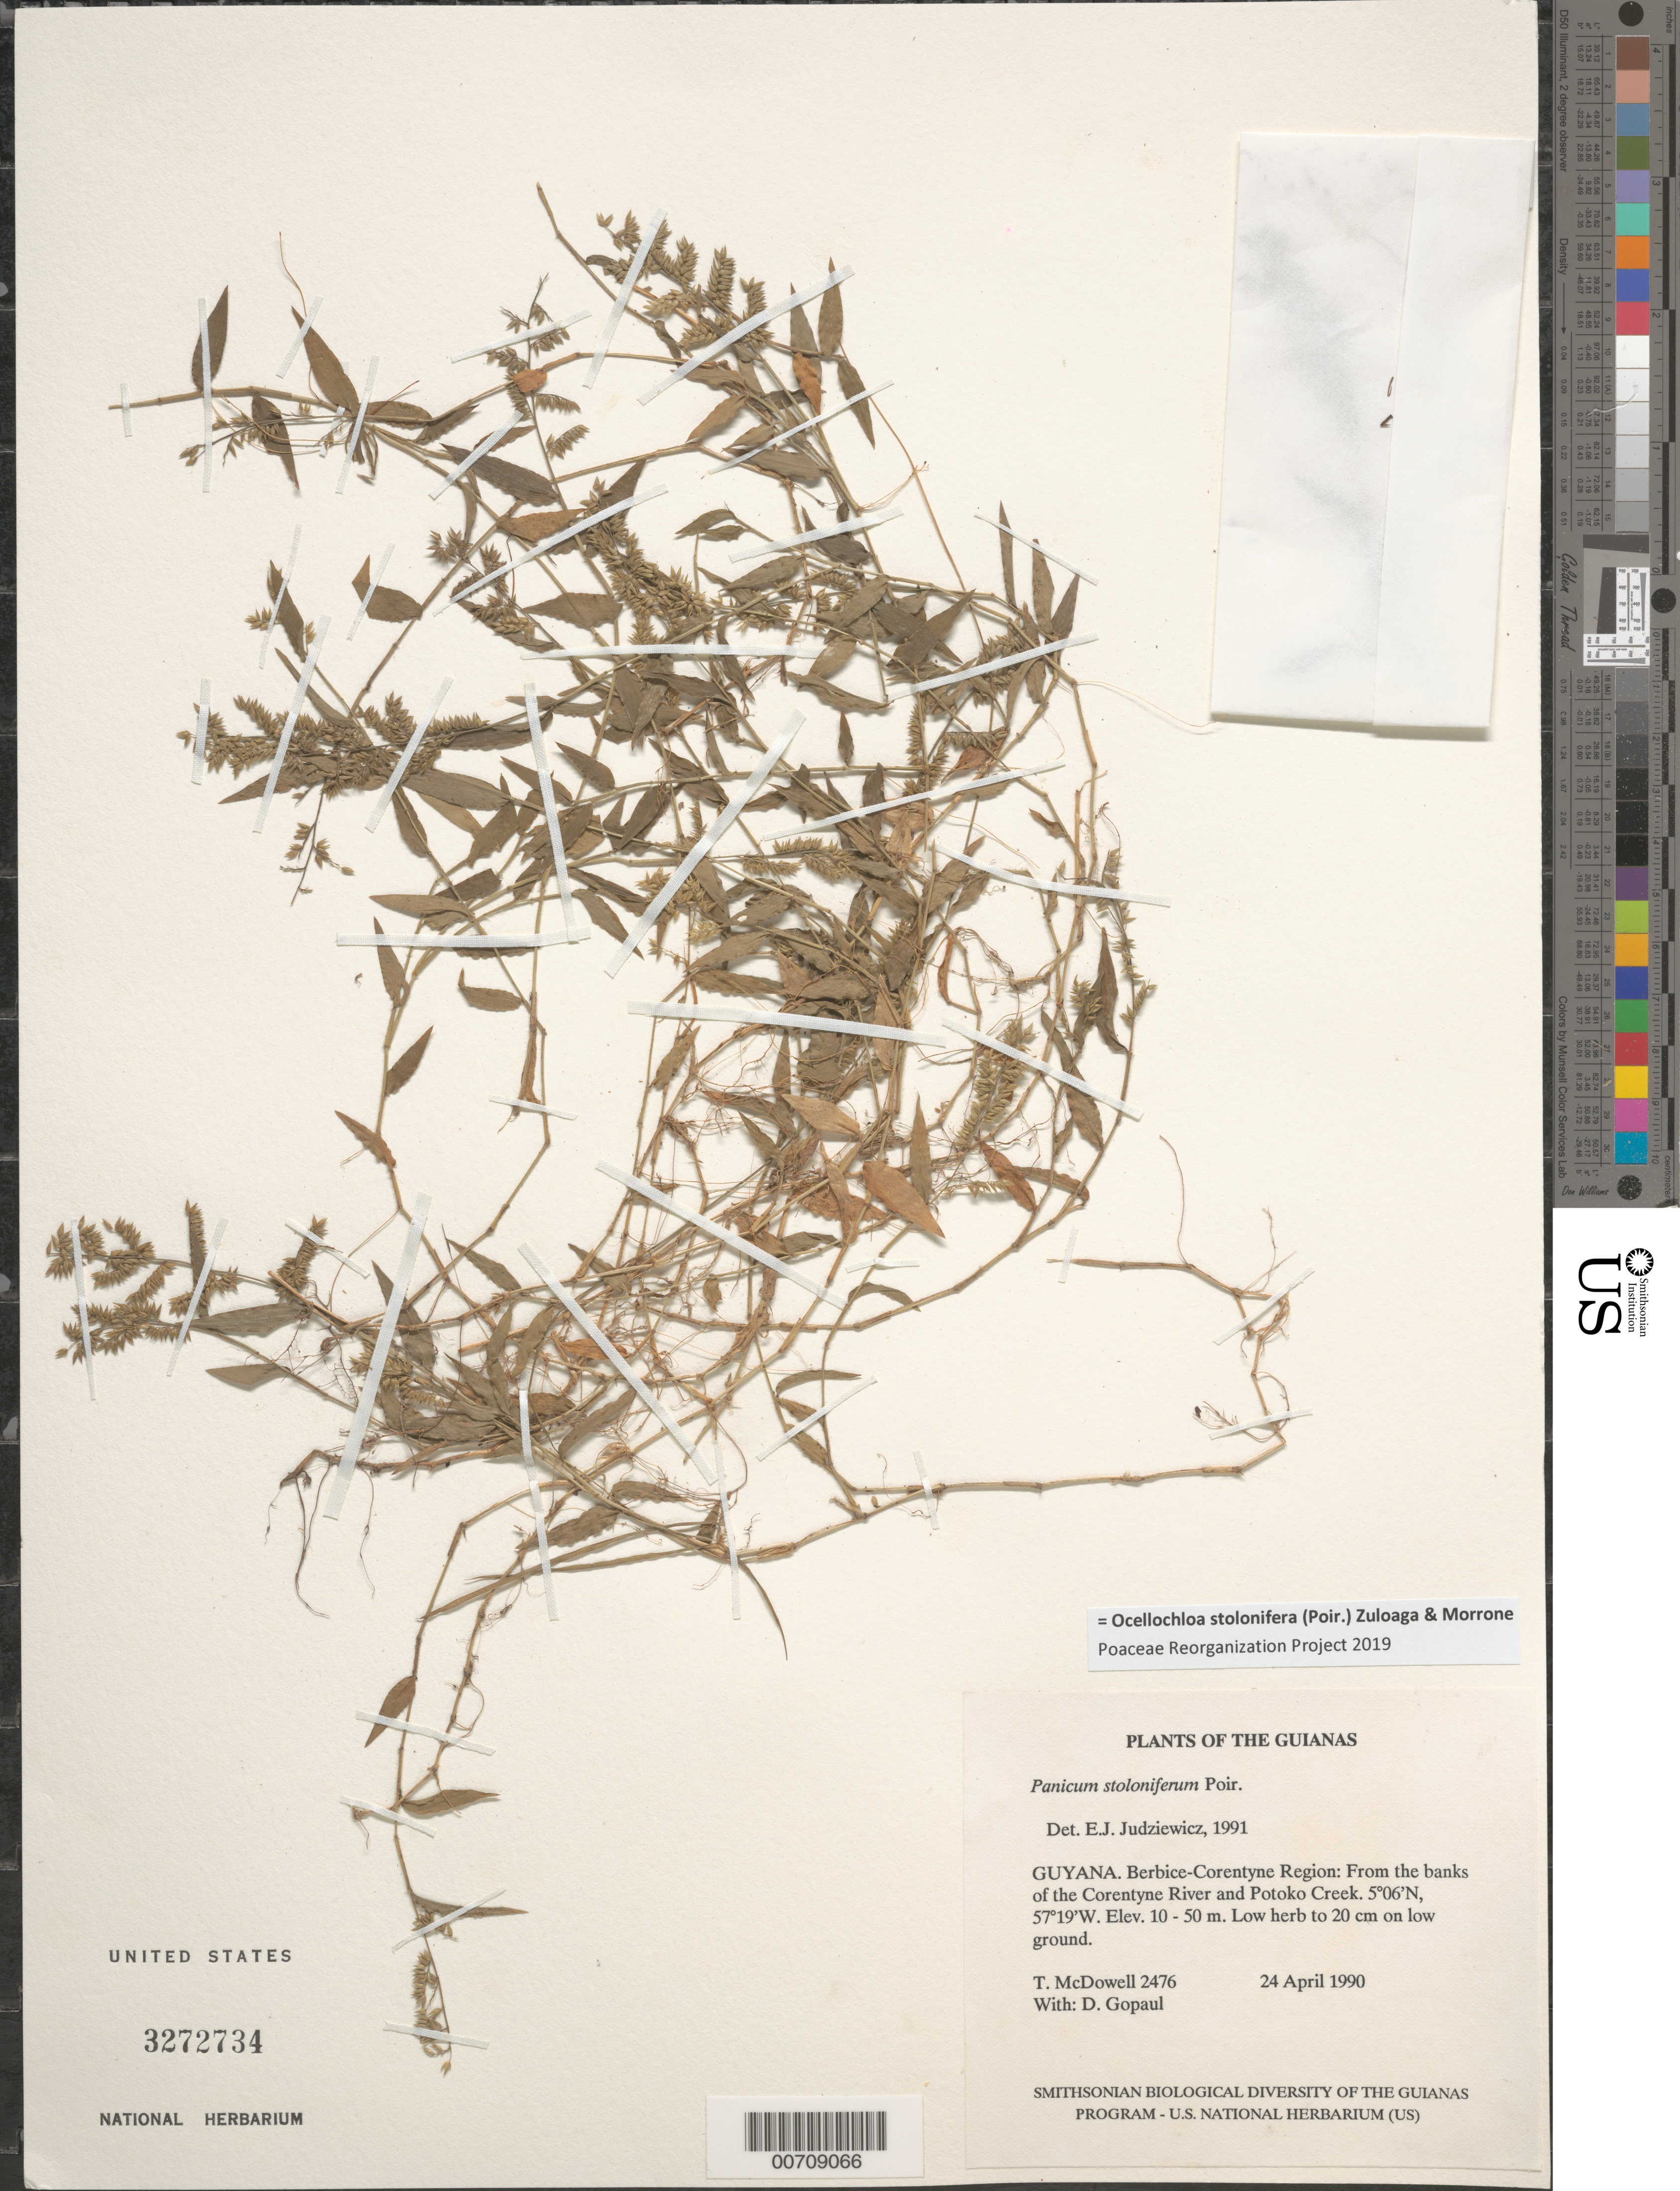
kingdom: Plantae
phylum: Tracheophyta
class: Liliopsida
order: Poales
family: Poaceae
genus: Panicum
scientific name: Panicum stoloniferum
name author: Poir.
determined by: Judziewicz, E. J.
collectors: T. McDowell & D. Gopaul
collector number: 2476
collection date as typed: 24 April 1990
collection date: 1990-04-24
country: Guyana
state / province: E. Berbice-Corentyne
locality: Corentyne River and Potoko Creek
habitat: Banks of creek and river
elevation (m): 10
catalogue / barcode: US 3272734